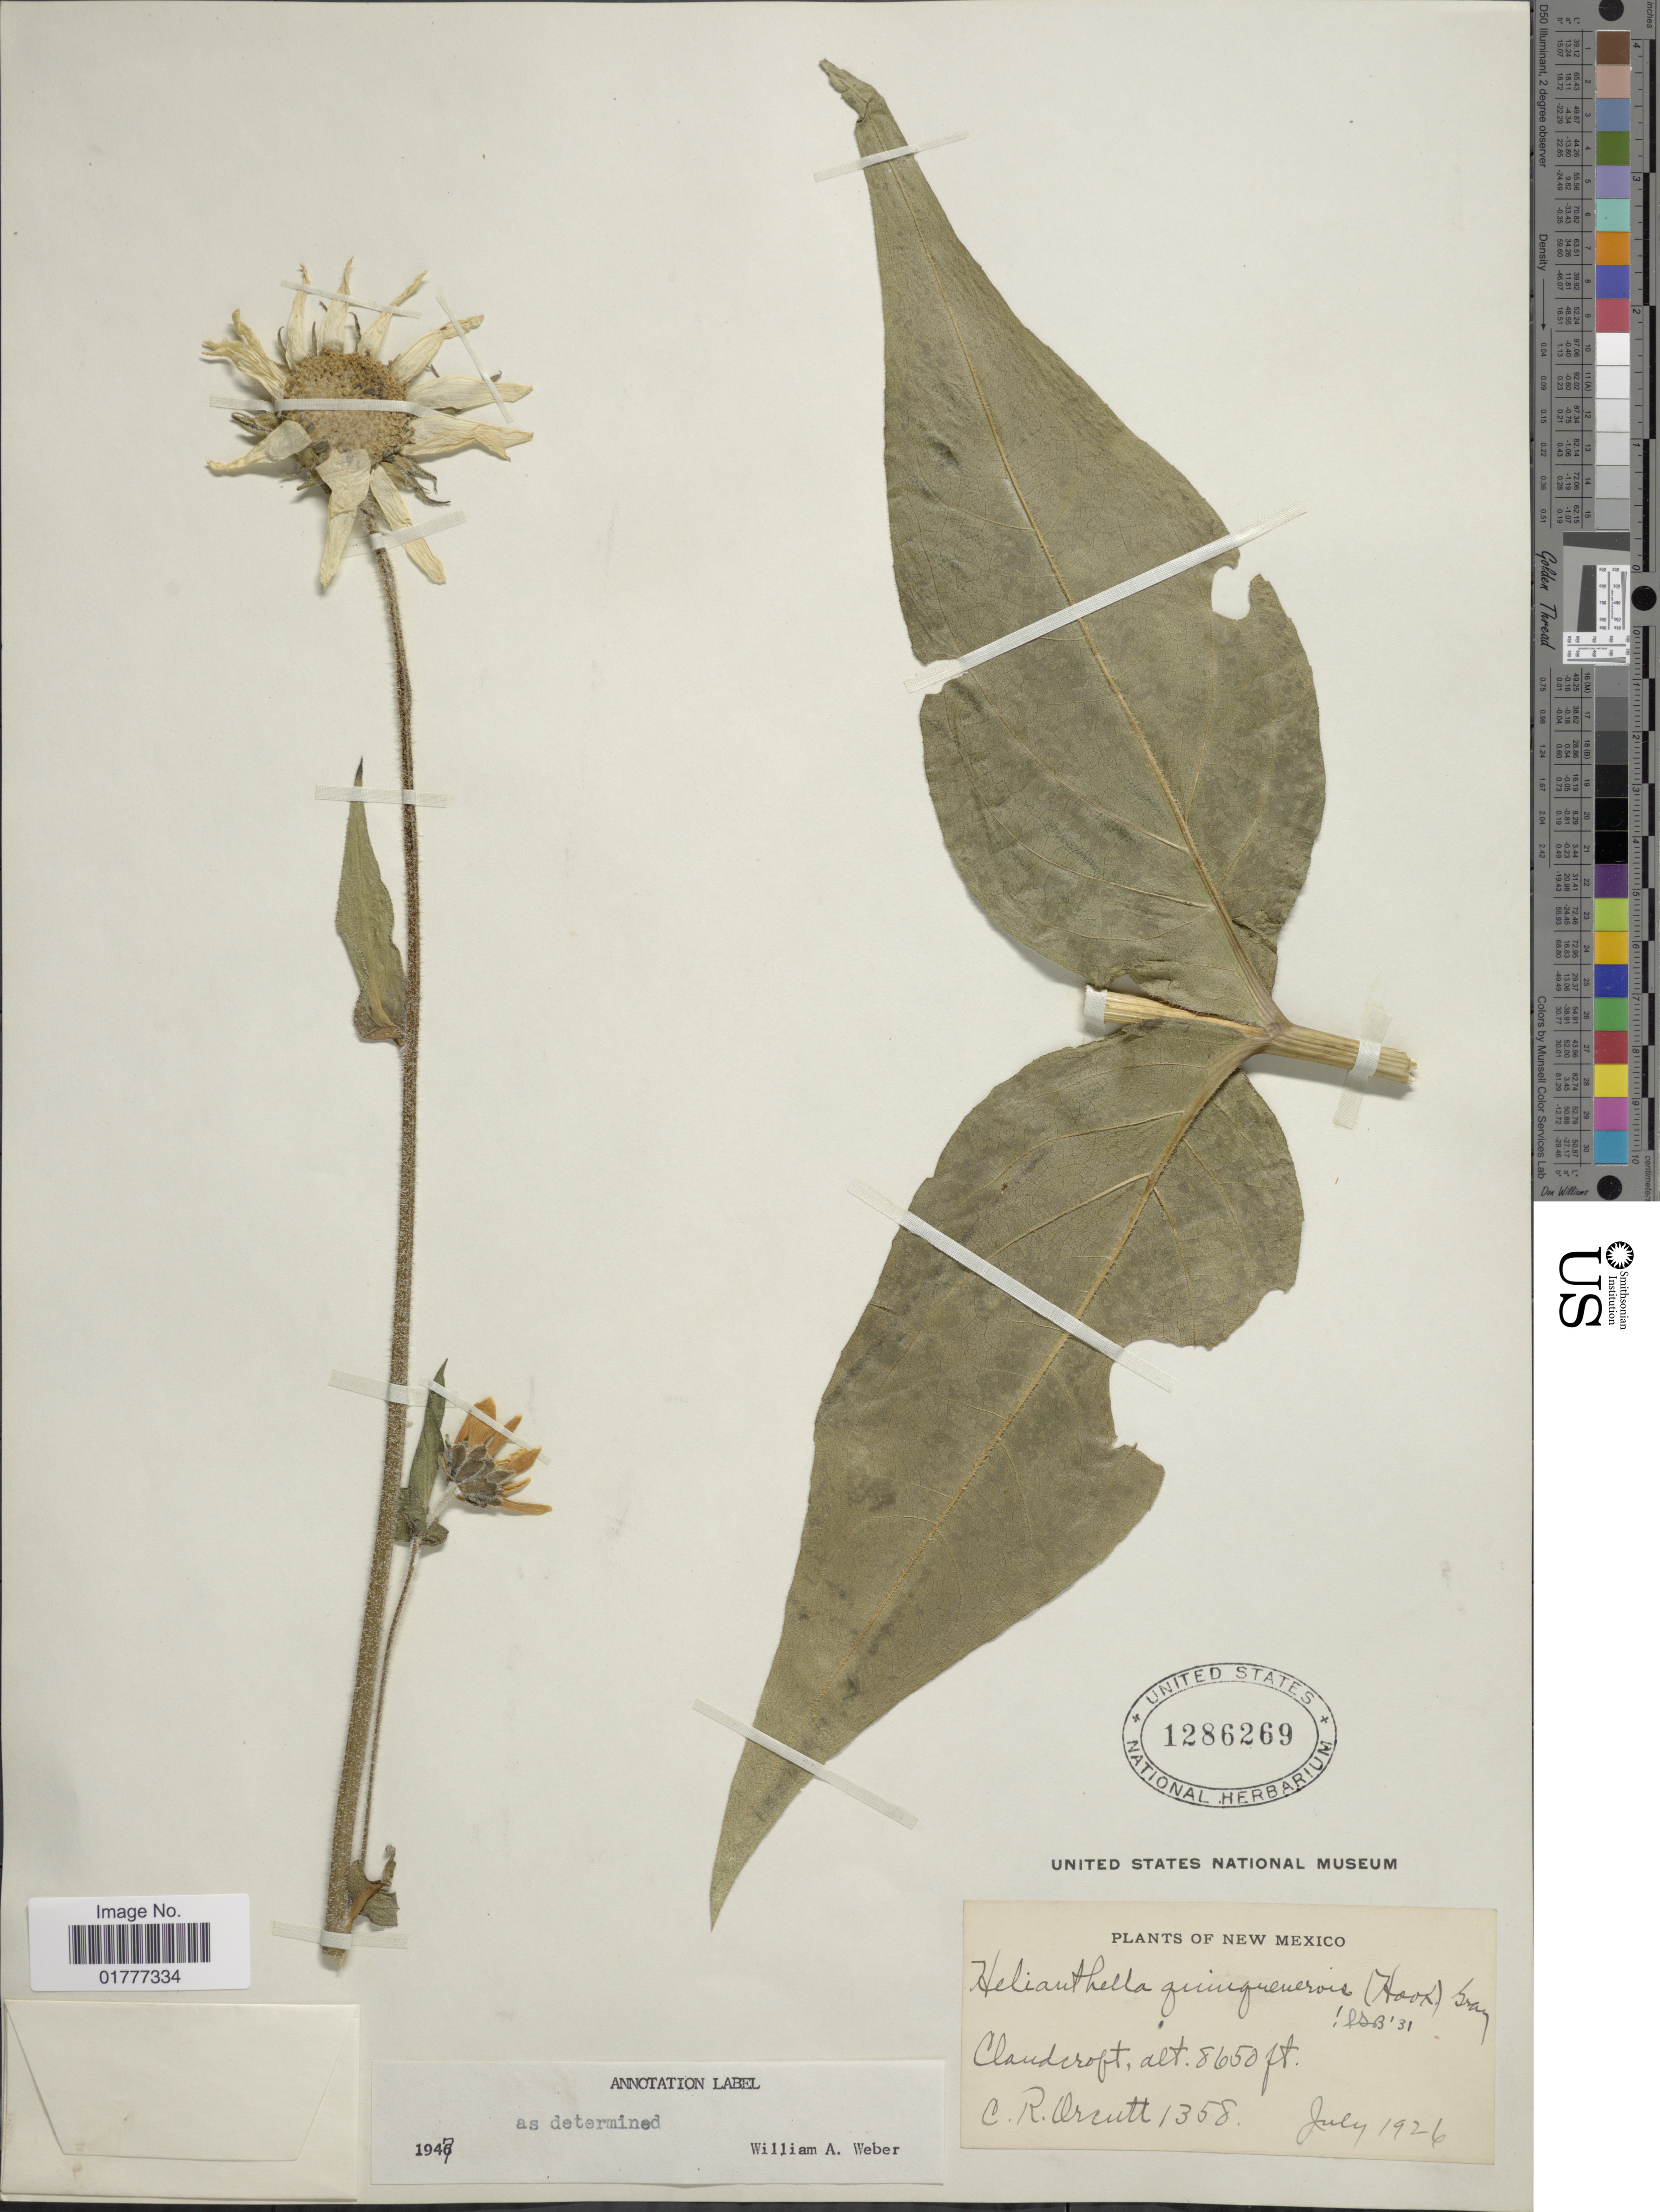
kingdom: Plantae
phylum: Tracheophyta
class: Magnoliopsida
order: Asterales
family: Asteraceae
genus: Helianthella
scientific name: Helianthella quinquenervis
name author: (Hook.) A. Gray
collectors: C. R. Orcutt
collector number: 1358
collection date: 1926-07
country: United States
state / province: New Mexico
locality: Cloudcroft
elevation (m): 2637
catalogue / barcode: US 1286269